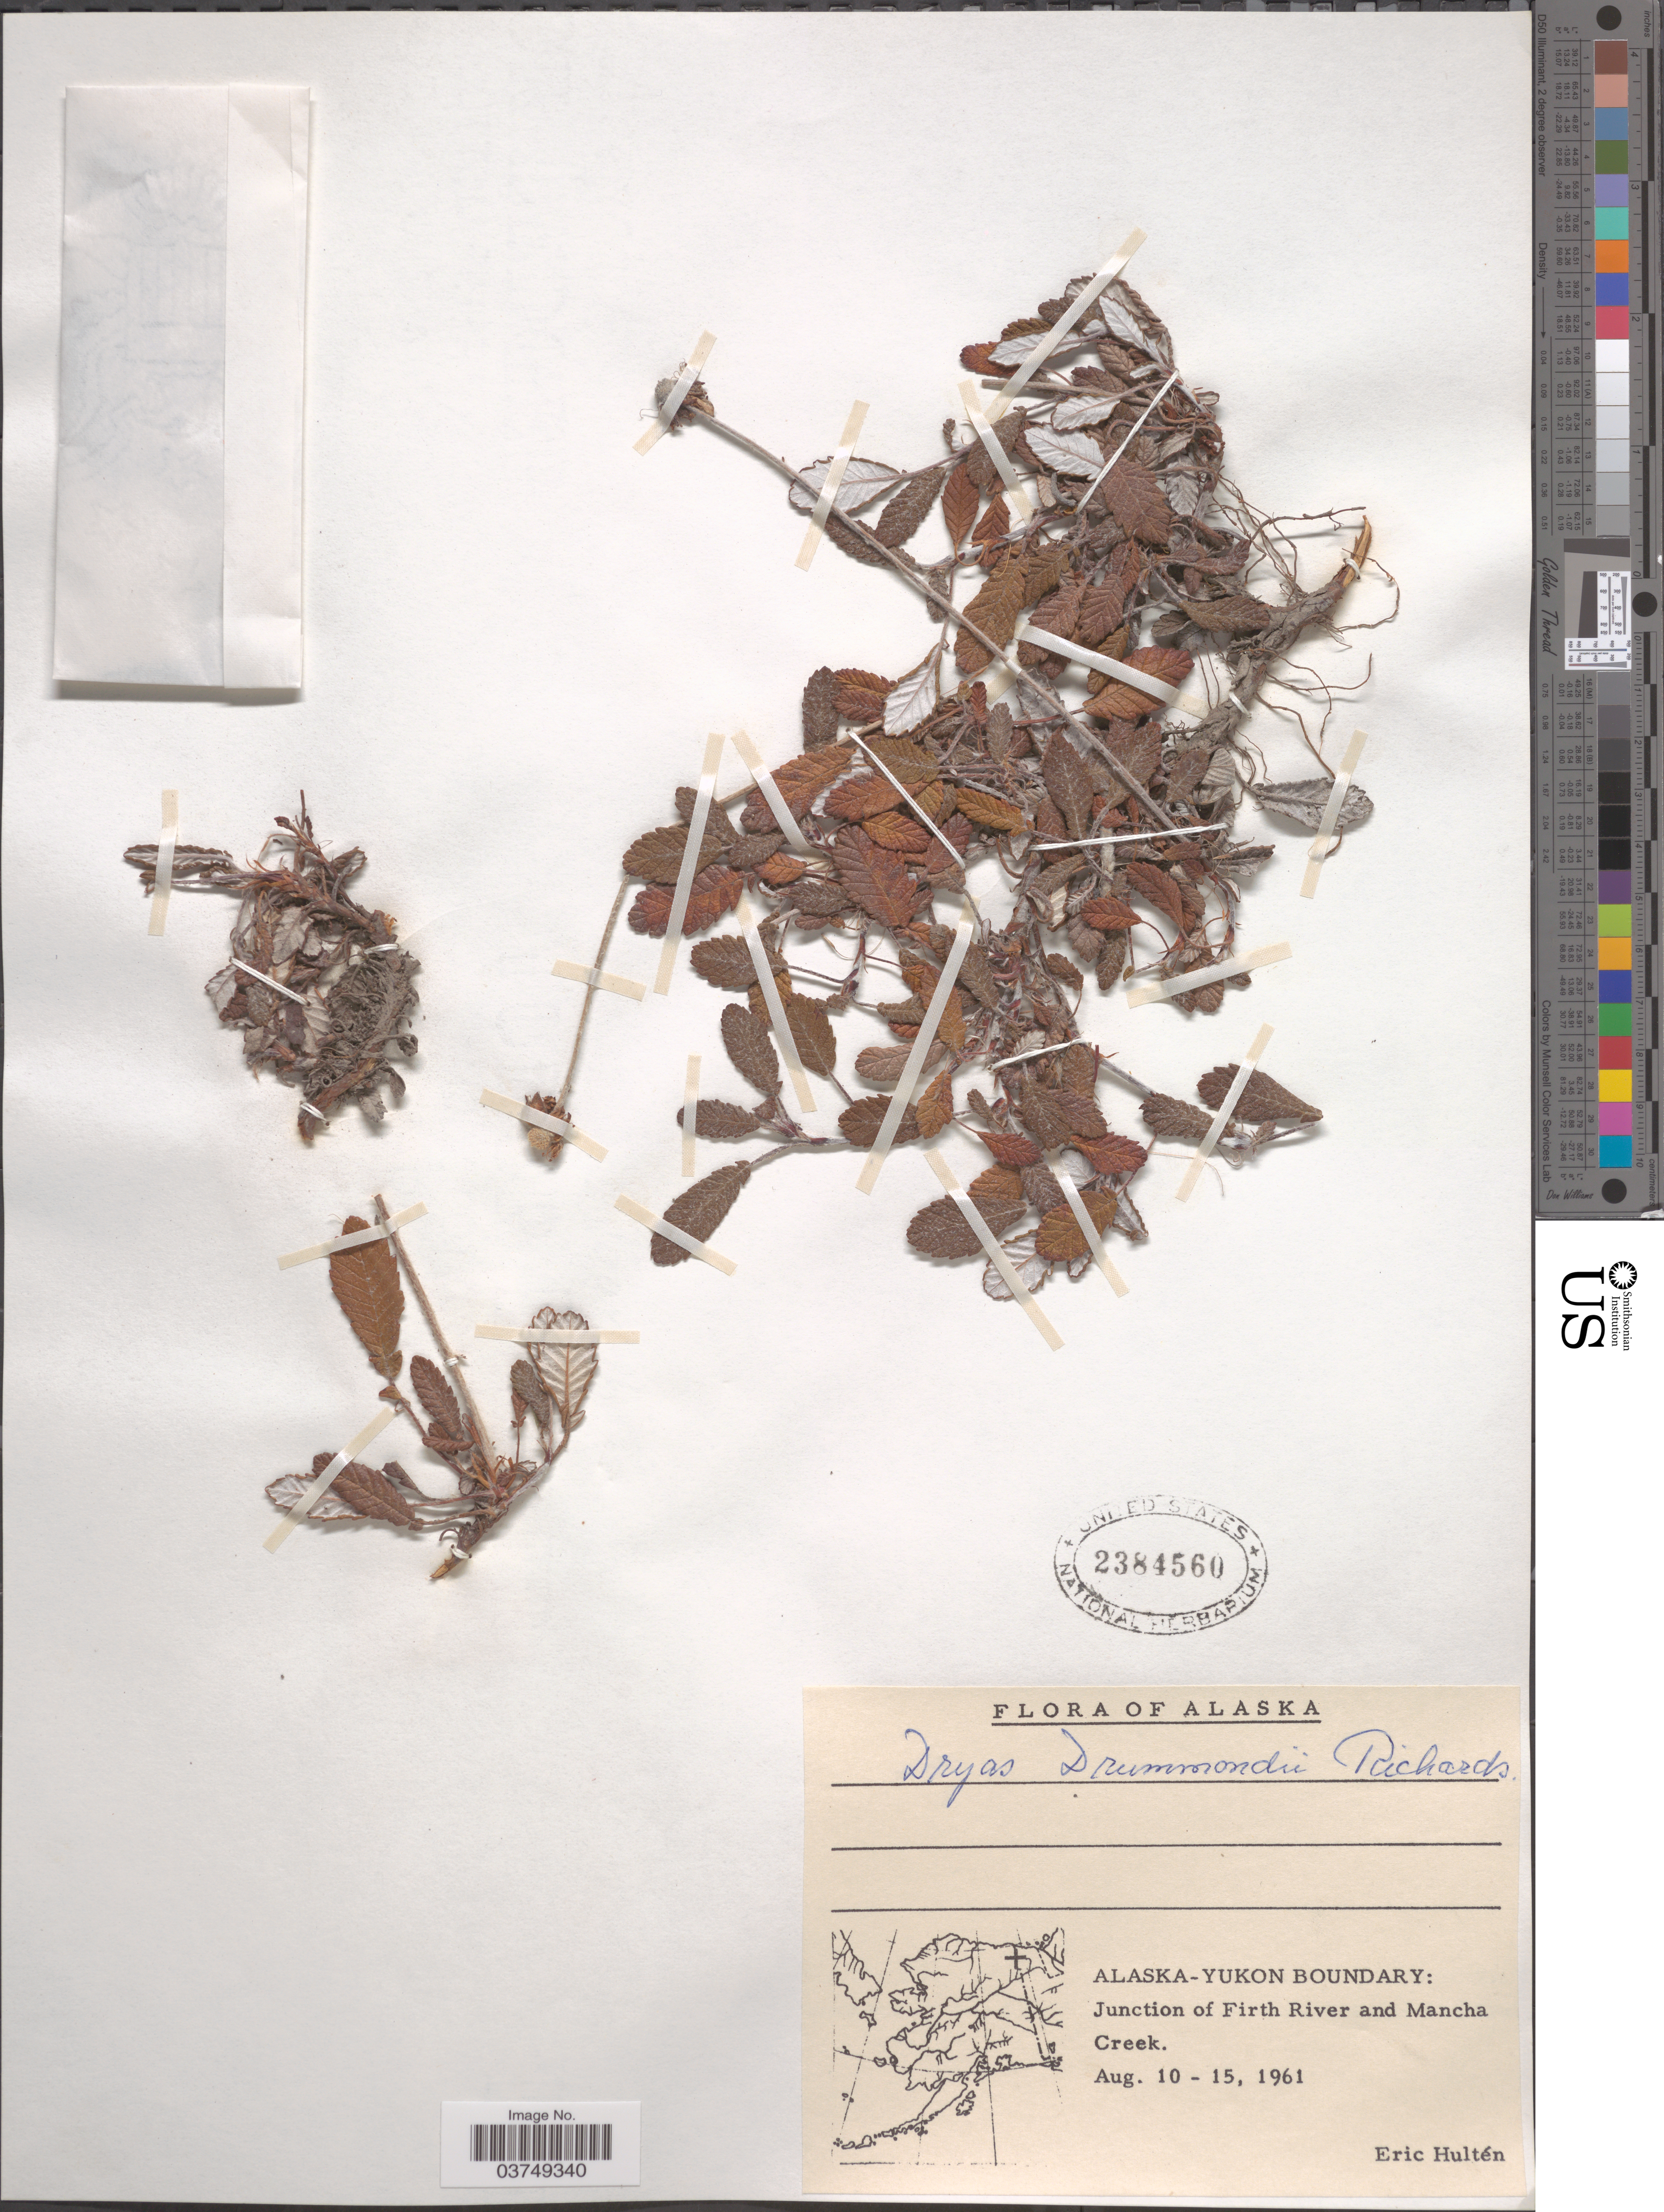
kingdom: Plantae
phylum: Tracheophyta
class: Magnoliopsida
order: Rosales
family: Rosaceae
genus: Dryas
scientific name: Dryas drummondii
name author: Hook. & Richardson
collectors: E. G. Hultén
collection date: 1961-08-10/1961-08-15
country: United States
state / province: Alaska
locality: Alaska-Yukon Boundary: Junction of Firth River and Mancha Creek.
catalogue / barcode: US 2384560